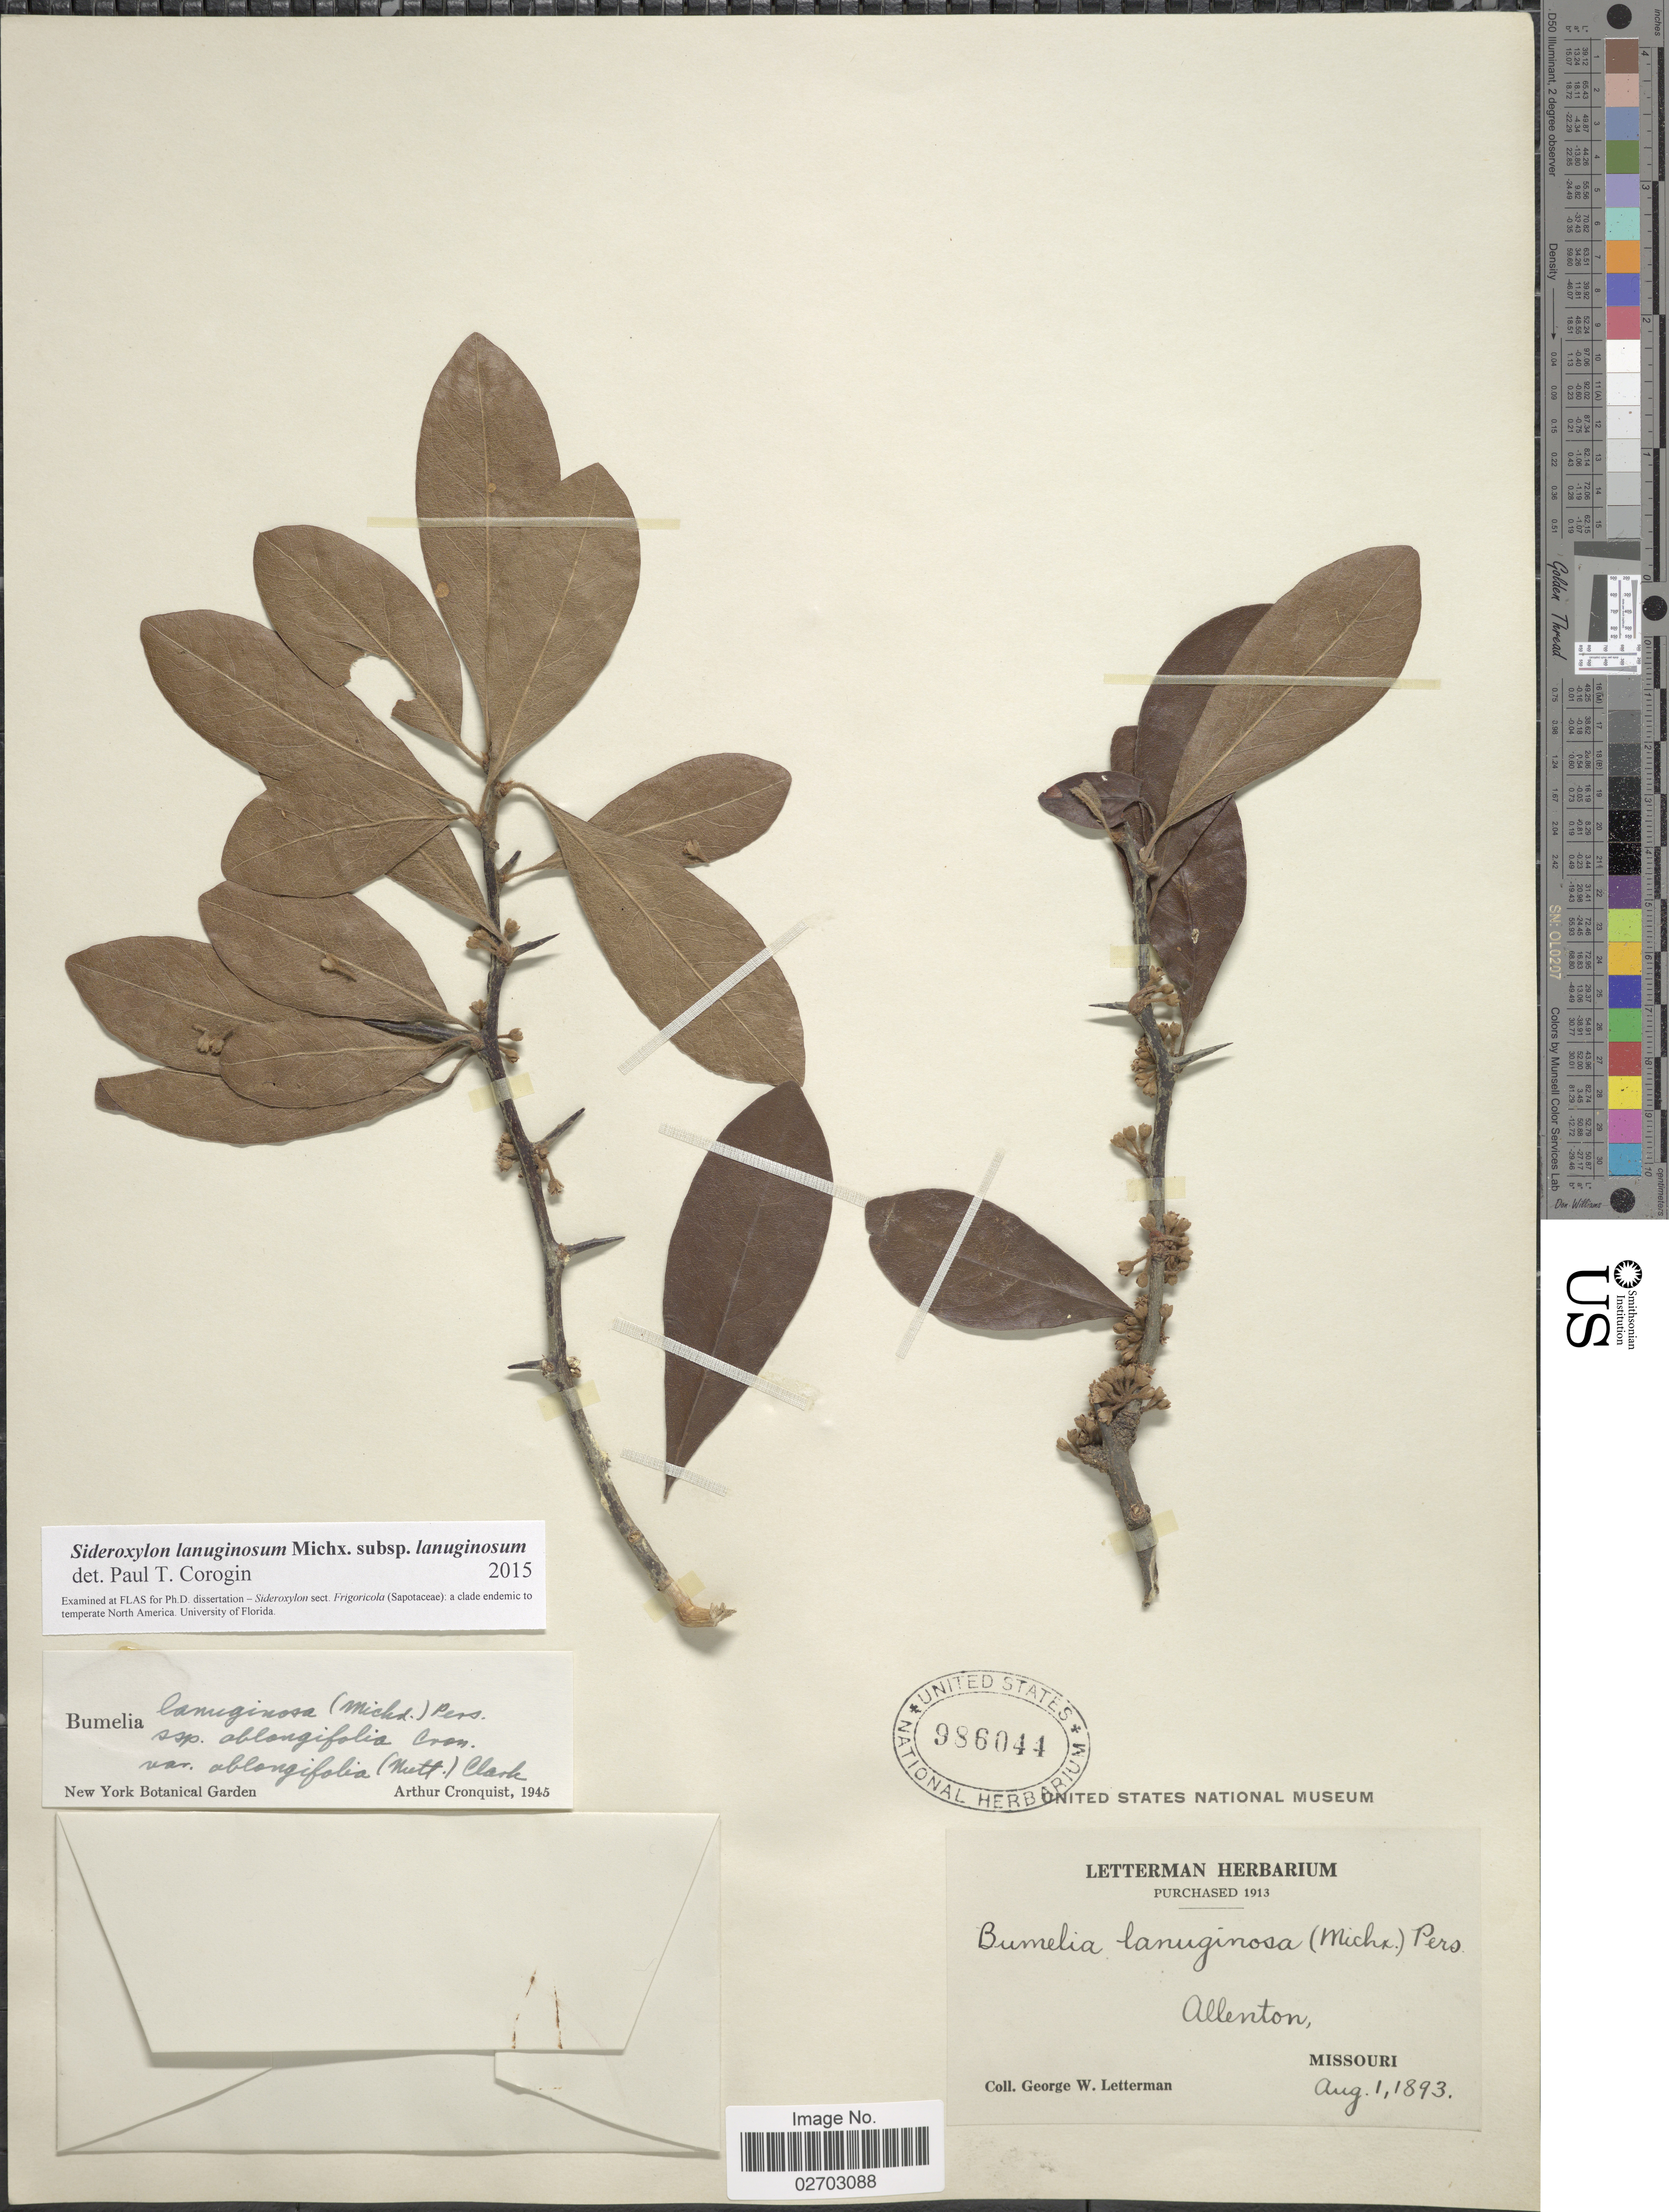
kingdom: Plantae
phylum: Tracheophyta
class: Magnoliopsida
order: Ericales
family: Sapotaceae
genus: Sideroxylon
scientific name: Sideroxylon lanuginosum subsp. lanuginosum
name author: Michx.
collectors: G. W. Letterman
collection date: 1893-08-01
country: United States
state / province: Missouri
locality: Allenton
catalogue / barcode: US 986044